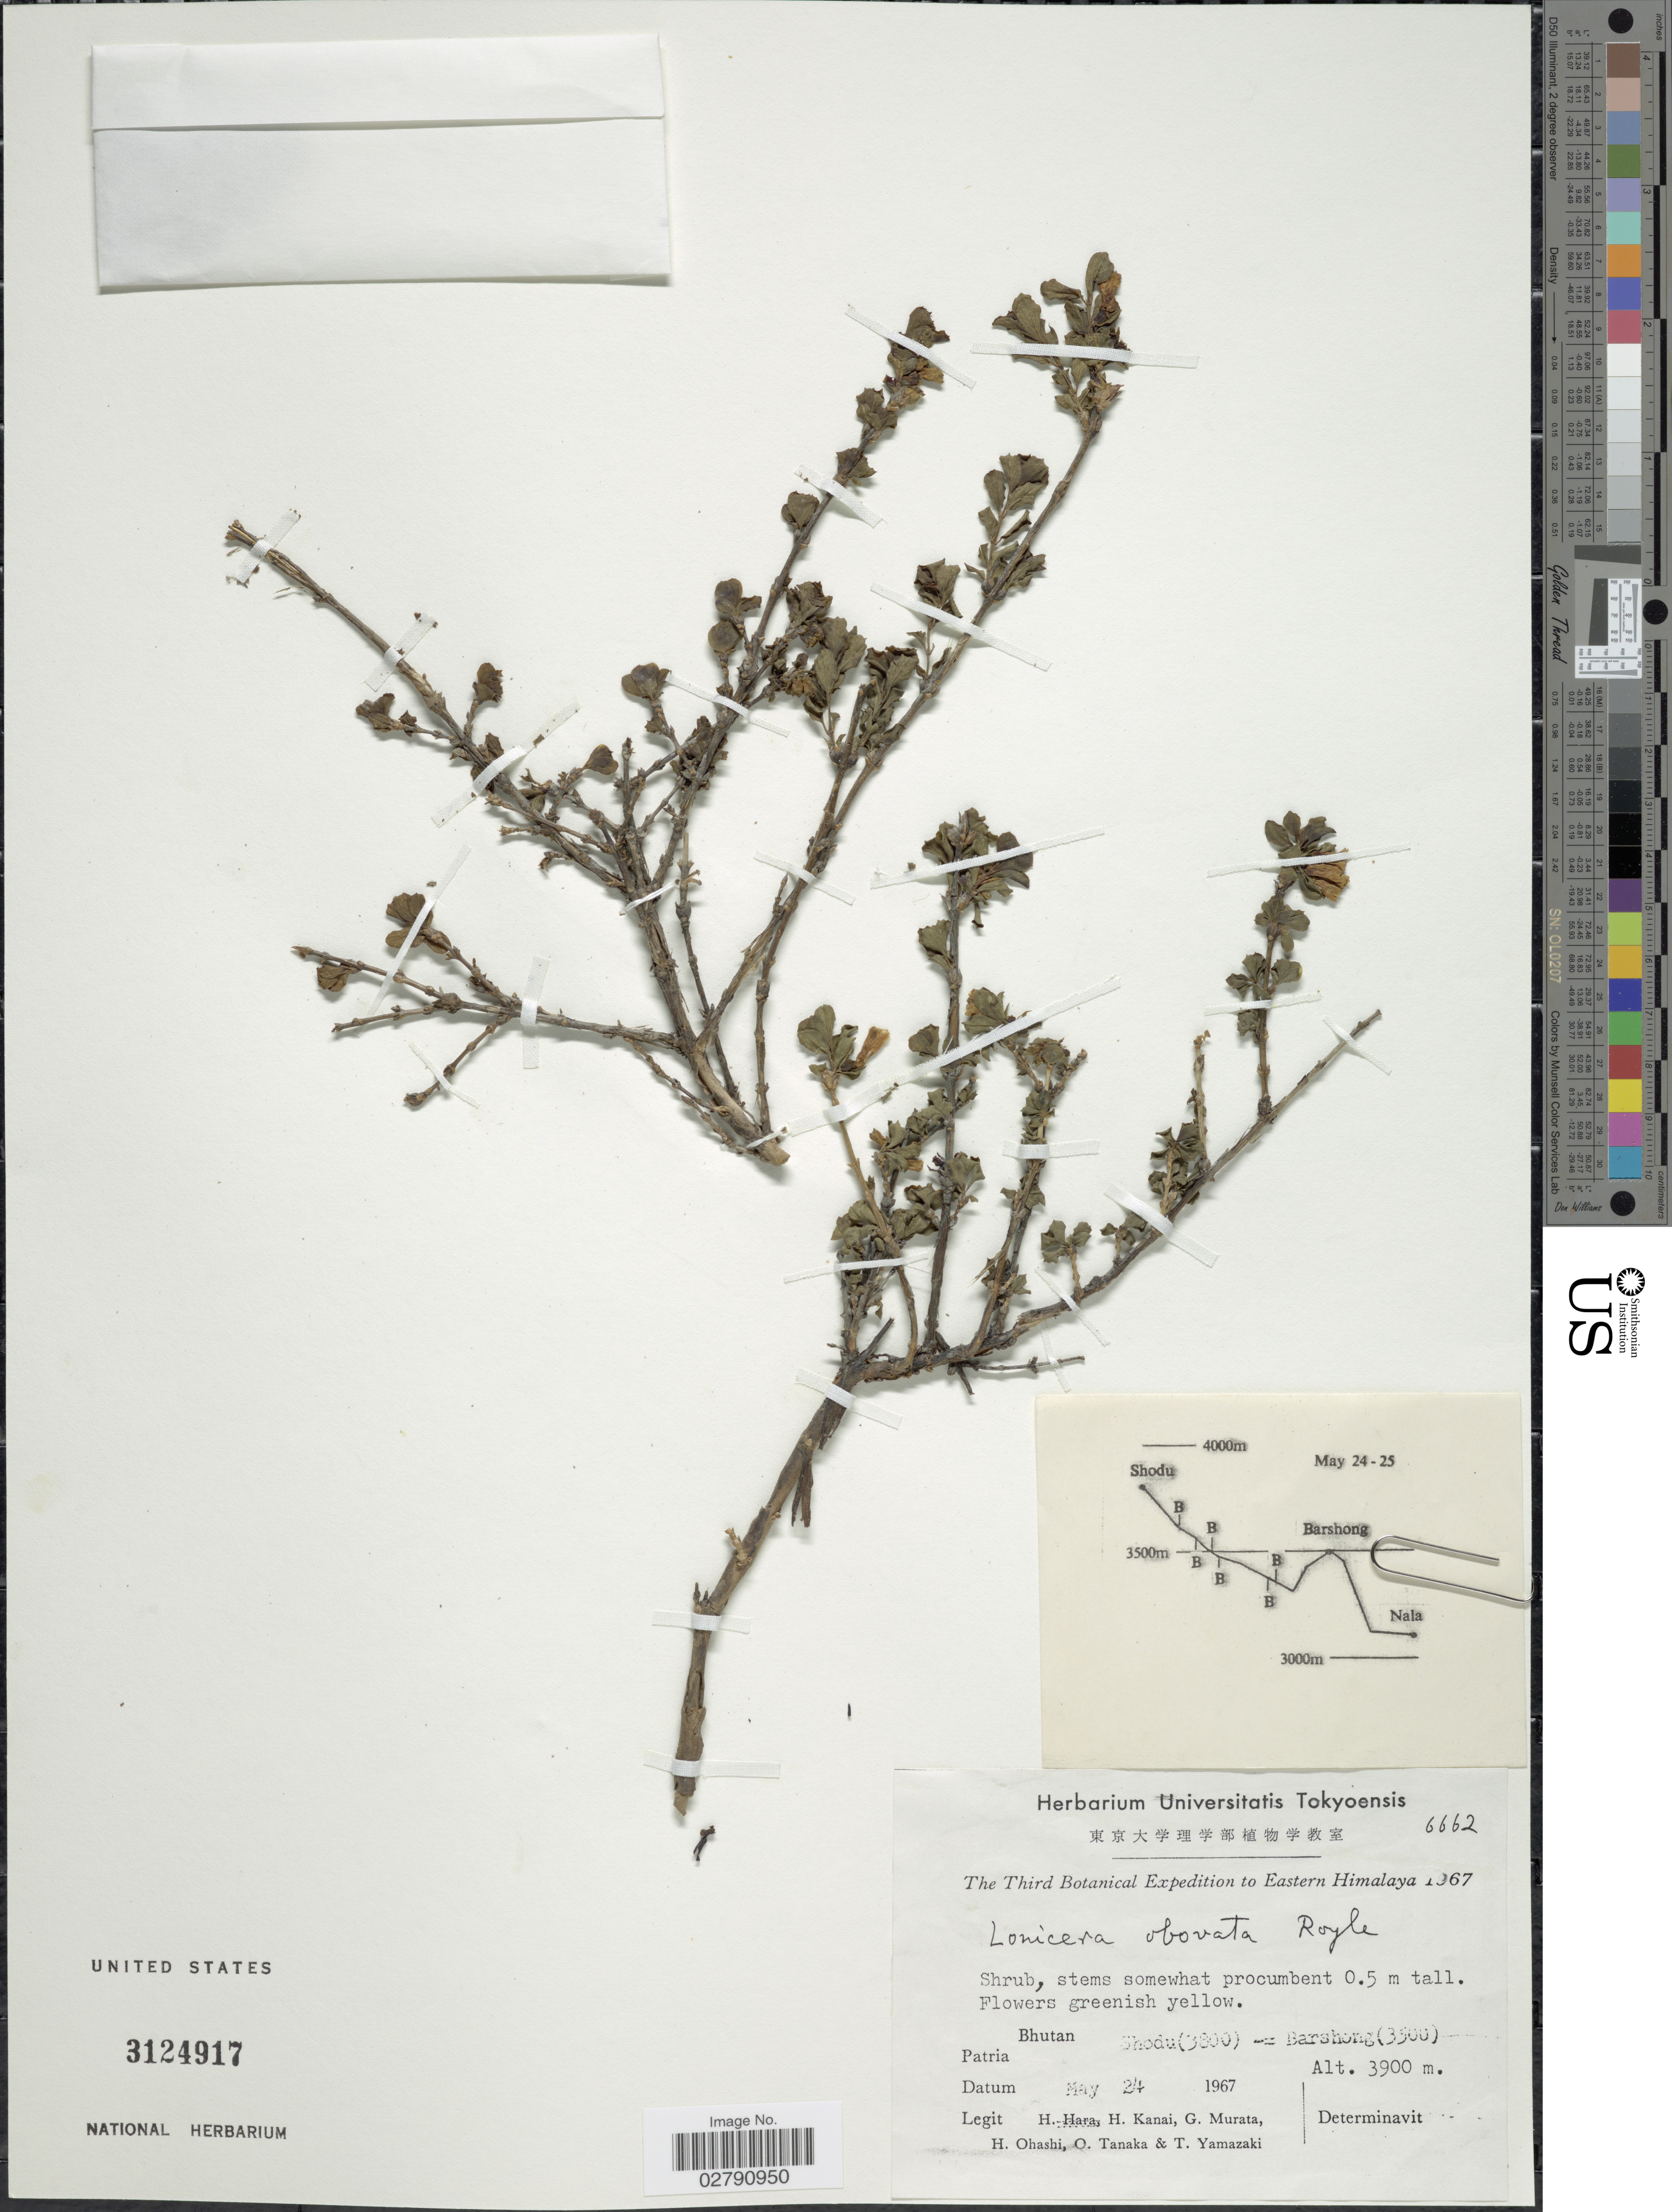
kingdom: Plantae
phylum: Tracheophyta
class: Magnoliopsida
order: Dipsacales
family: Caprifoliaceae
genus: Lonicera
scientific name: Lonicera obovata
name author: Royle ex Hook. f. & Thomson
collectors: H. Hara, H. Kanai, G. Murata, H. Ohashi & et al.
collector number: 6662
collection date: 1967-05-24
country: Bhutan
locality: Shodu(3800)-= Barshong (3500). Eastern Himalaya.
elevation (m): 3900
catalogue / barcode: US 3124917